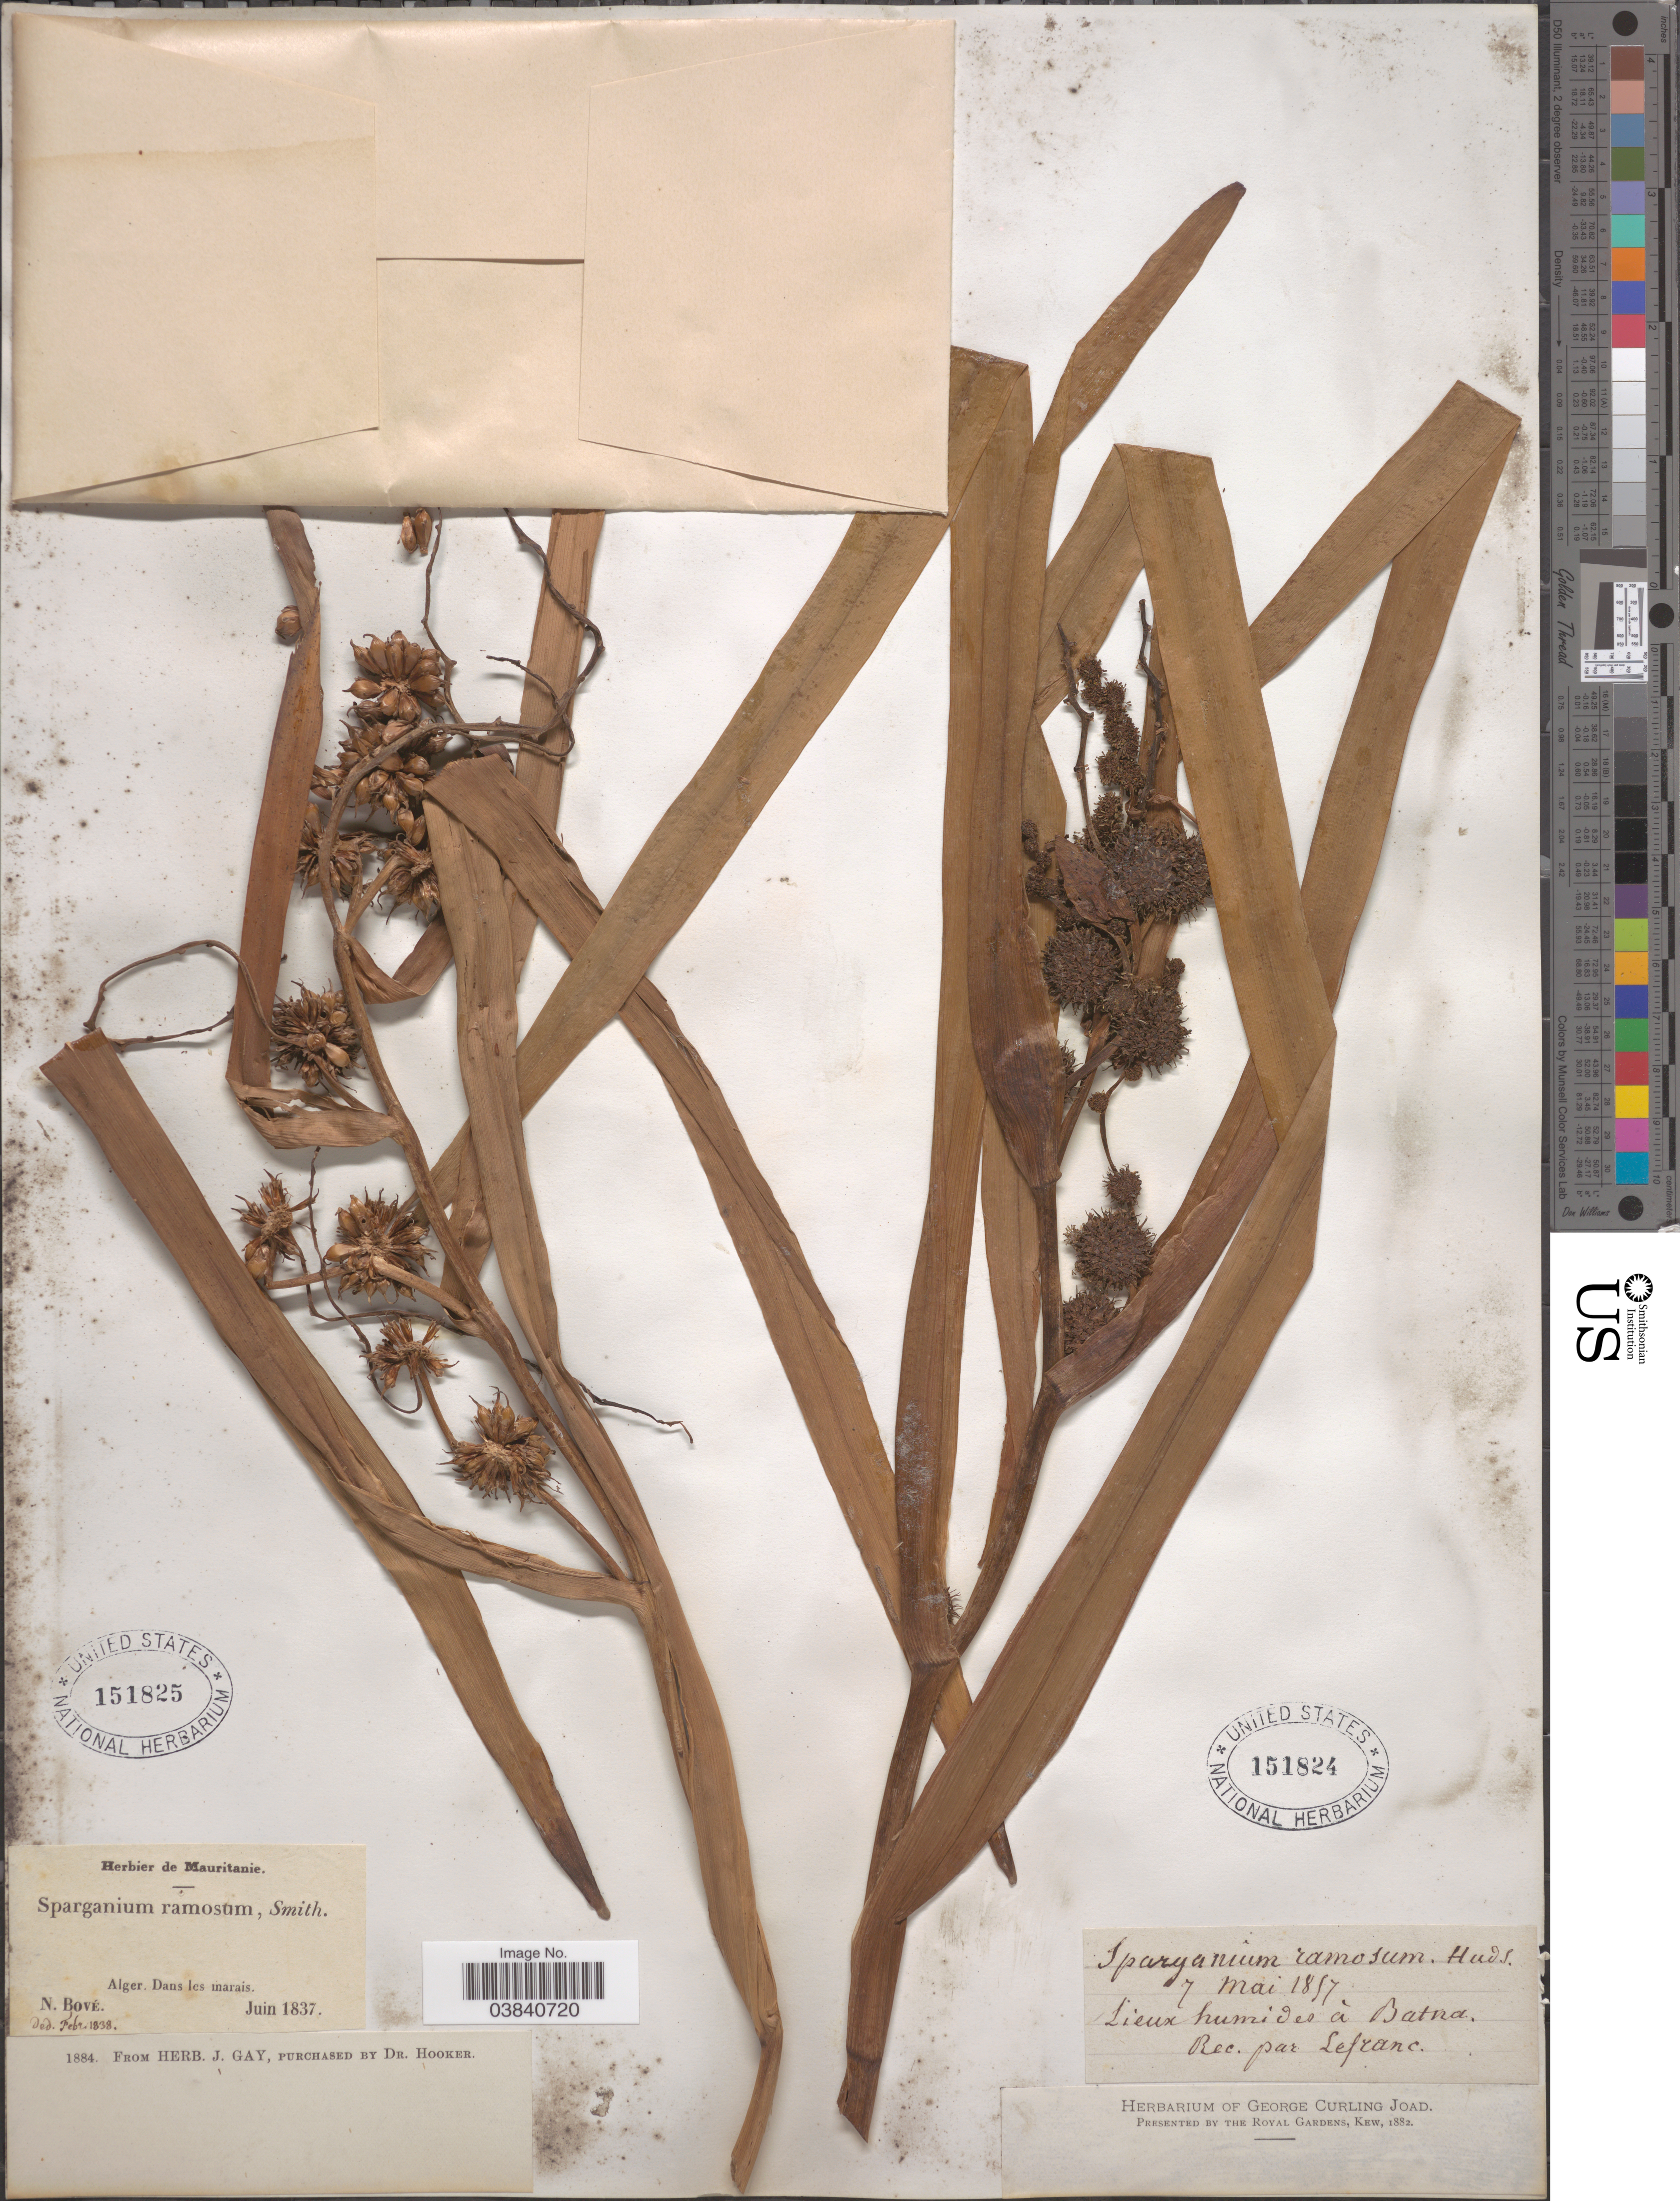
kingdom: Plantae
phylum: Tracheophyta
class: Liliopsida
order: Poales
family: Typhaceae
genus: Sparganium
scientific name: Sparganium ramosum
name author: Huds.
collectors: N. Bové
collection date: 1837-06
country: Algeria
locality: Alger. Dans les marais.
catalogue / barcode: US 151825